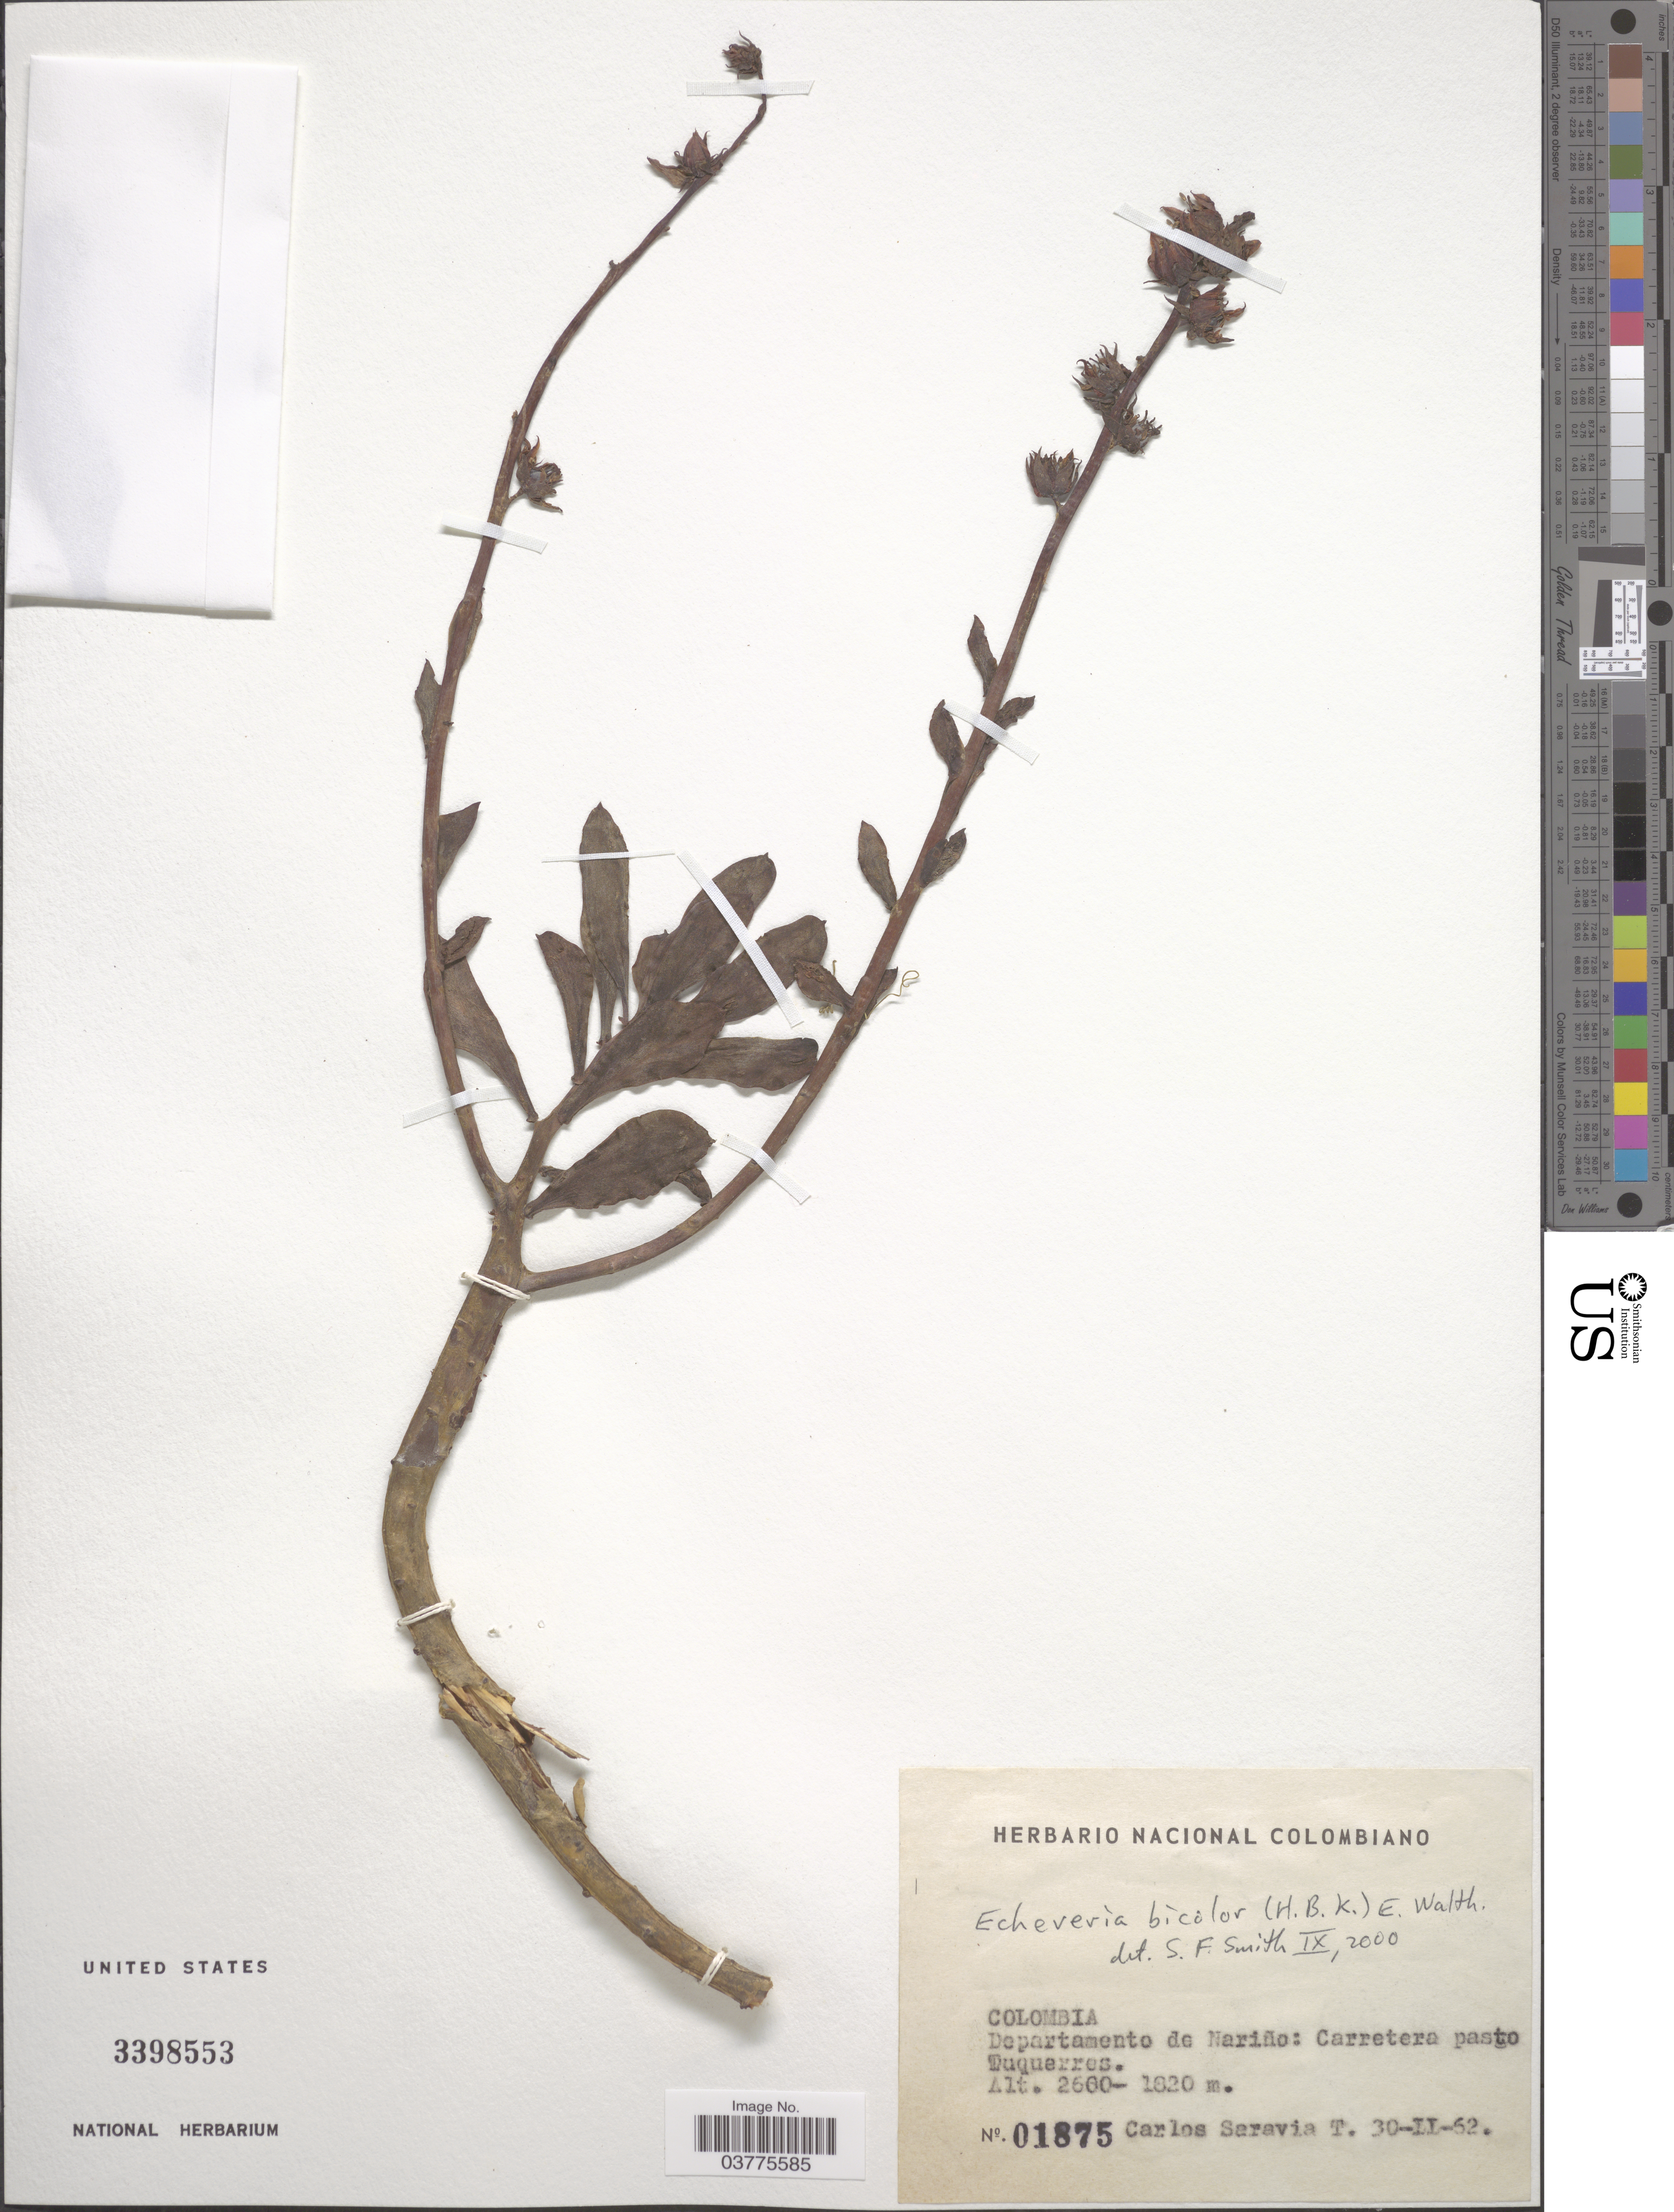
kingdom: Plantae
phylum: Tracheophyta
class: Magnoliopsida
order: Saxifragales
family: Crassulaceae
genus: Echeveria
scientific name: Echeveria bicolor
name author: (Kunth) E. Walther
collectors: C. Saravia T.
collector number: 01875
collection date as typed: Transcribed d/m/y: 30/4/62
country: Colombia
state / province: Nariño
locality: Departamento de Nariño: Carretera pasto Duquerres.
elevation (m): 1620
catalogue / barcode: US 3398553